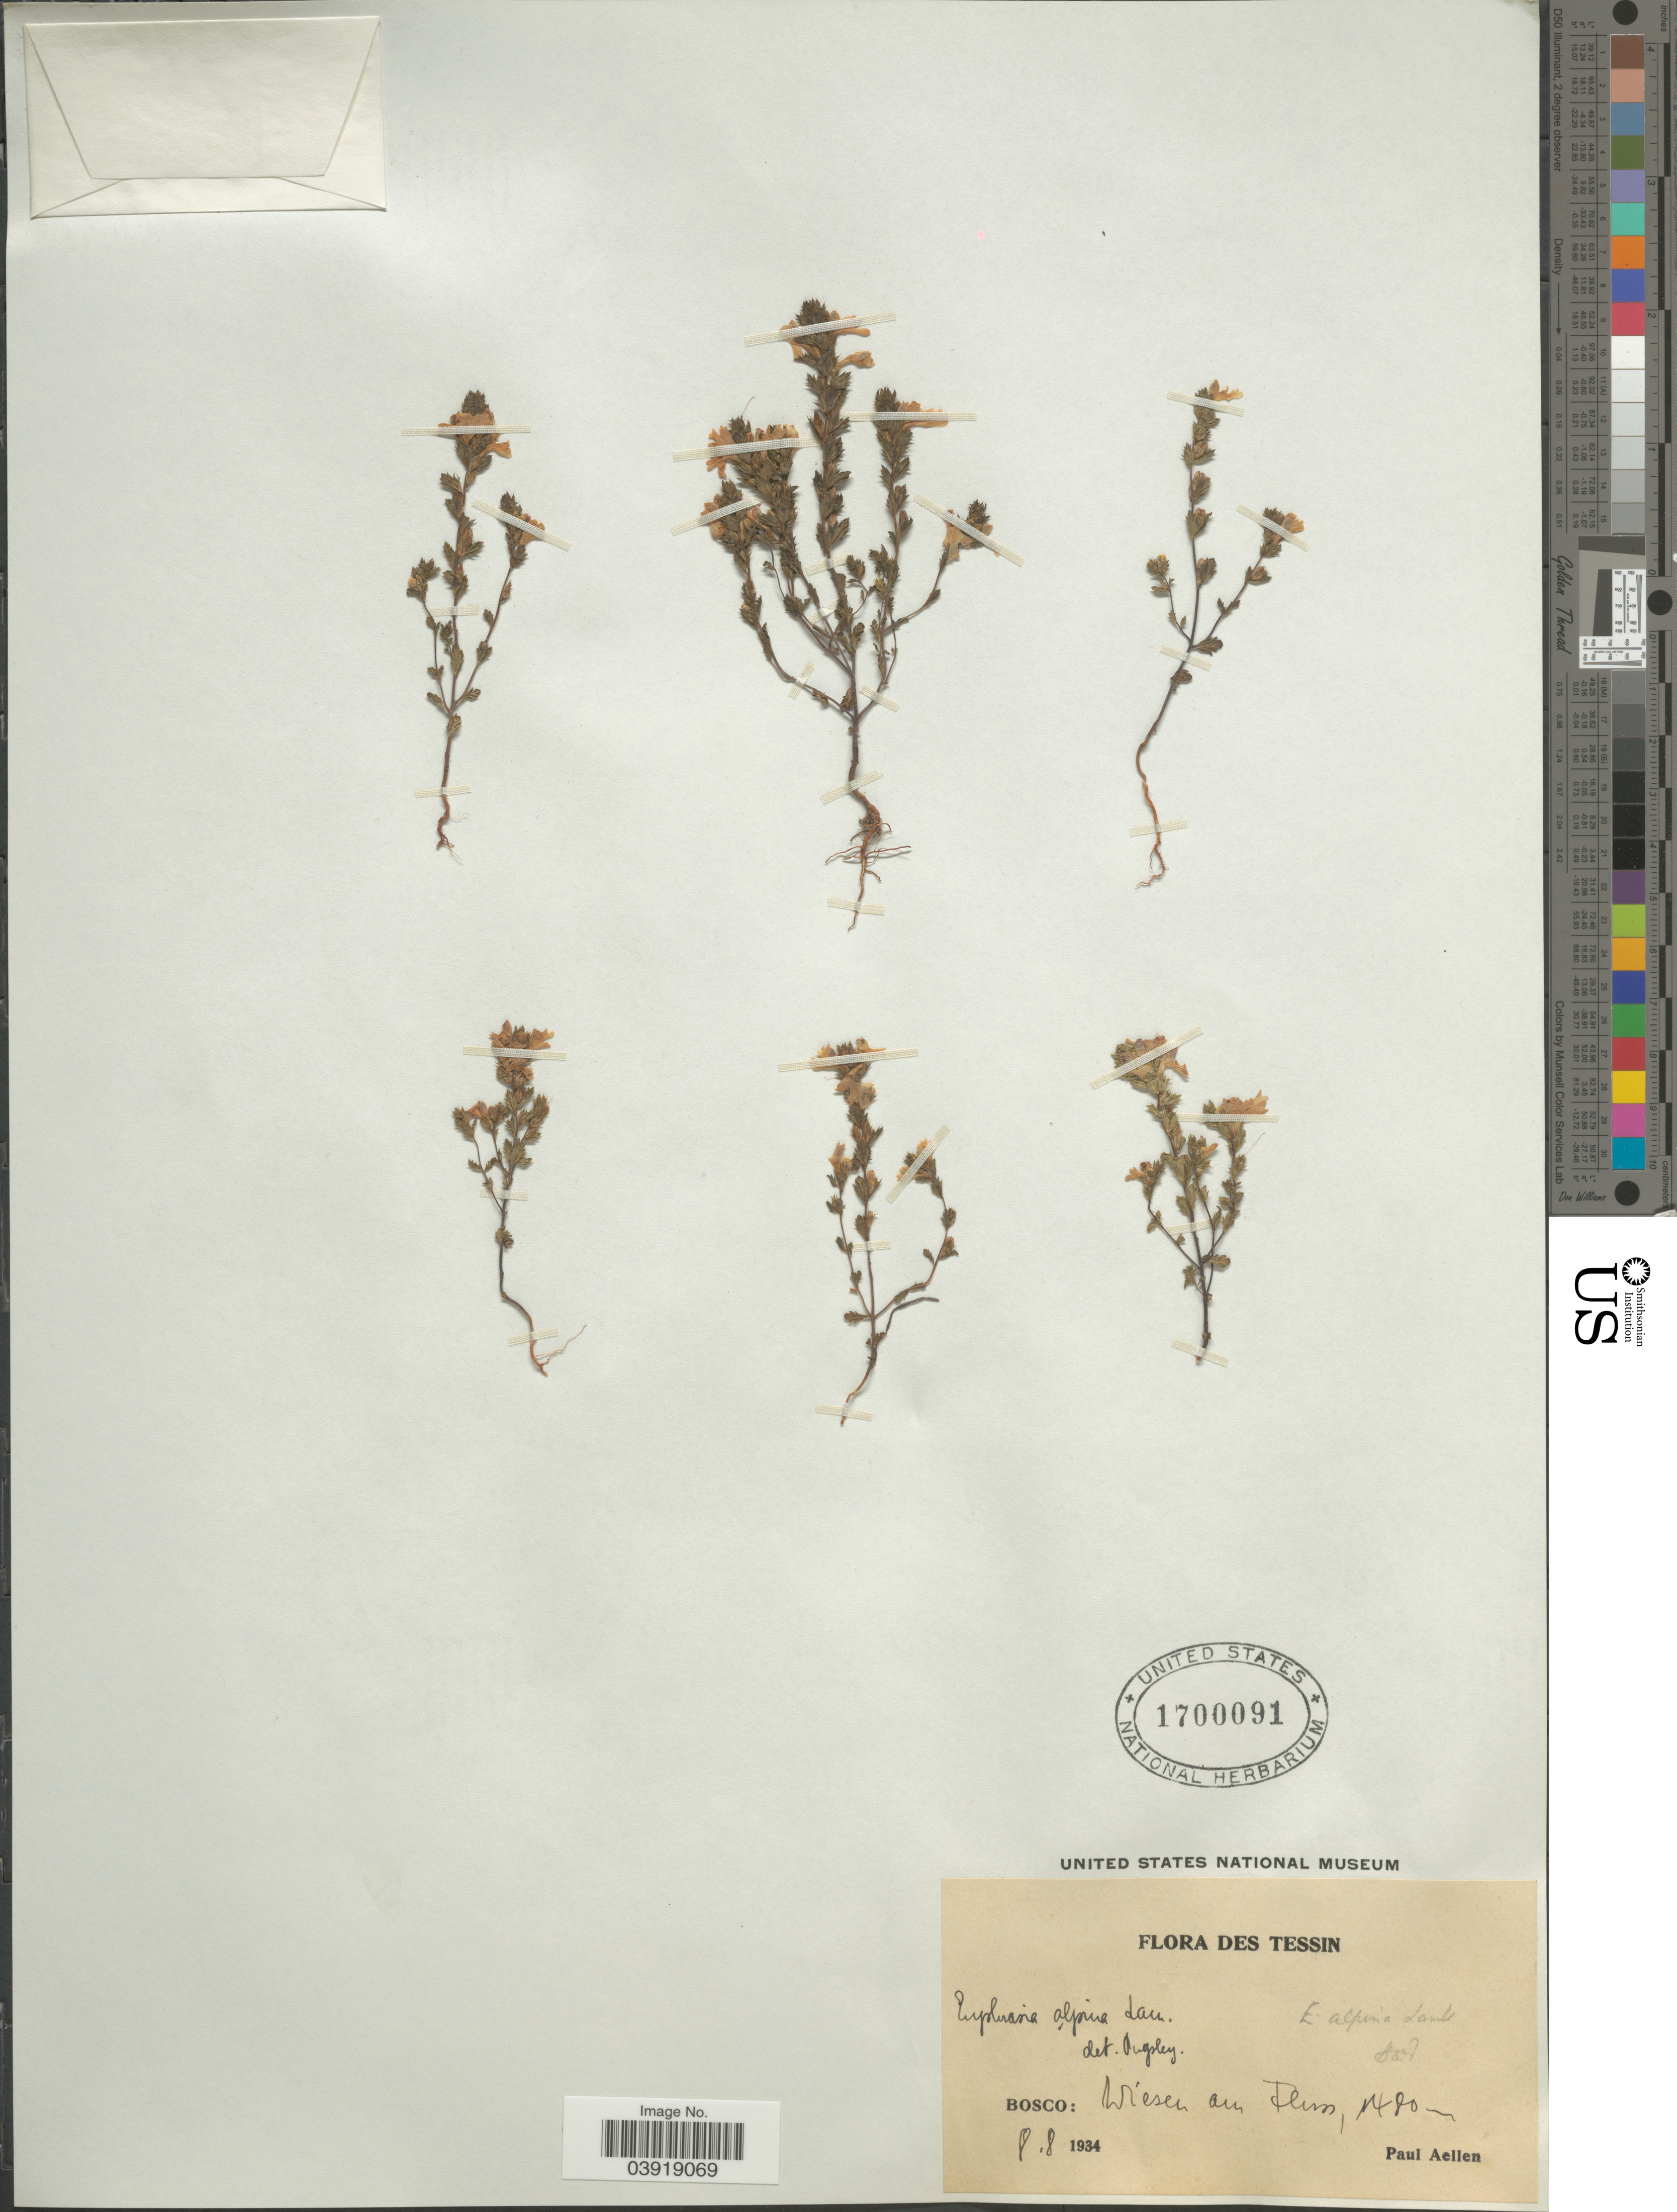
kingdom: Plantae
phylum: Tracheophyta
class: Magnoliopsida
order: Lamiales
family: Orobanchaceae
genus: Euphrasia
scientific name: Euphrasia alpina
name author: (L.) Bubani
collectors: P. Aellen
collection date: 1934-08-08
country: Switzerland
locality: Tessin. Bosco: Wiesen a, Fluss.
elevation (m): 1480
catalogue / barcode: US 1700091